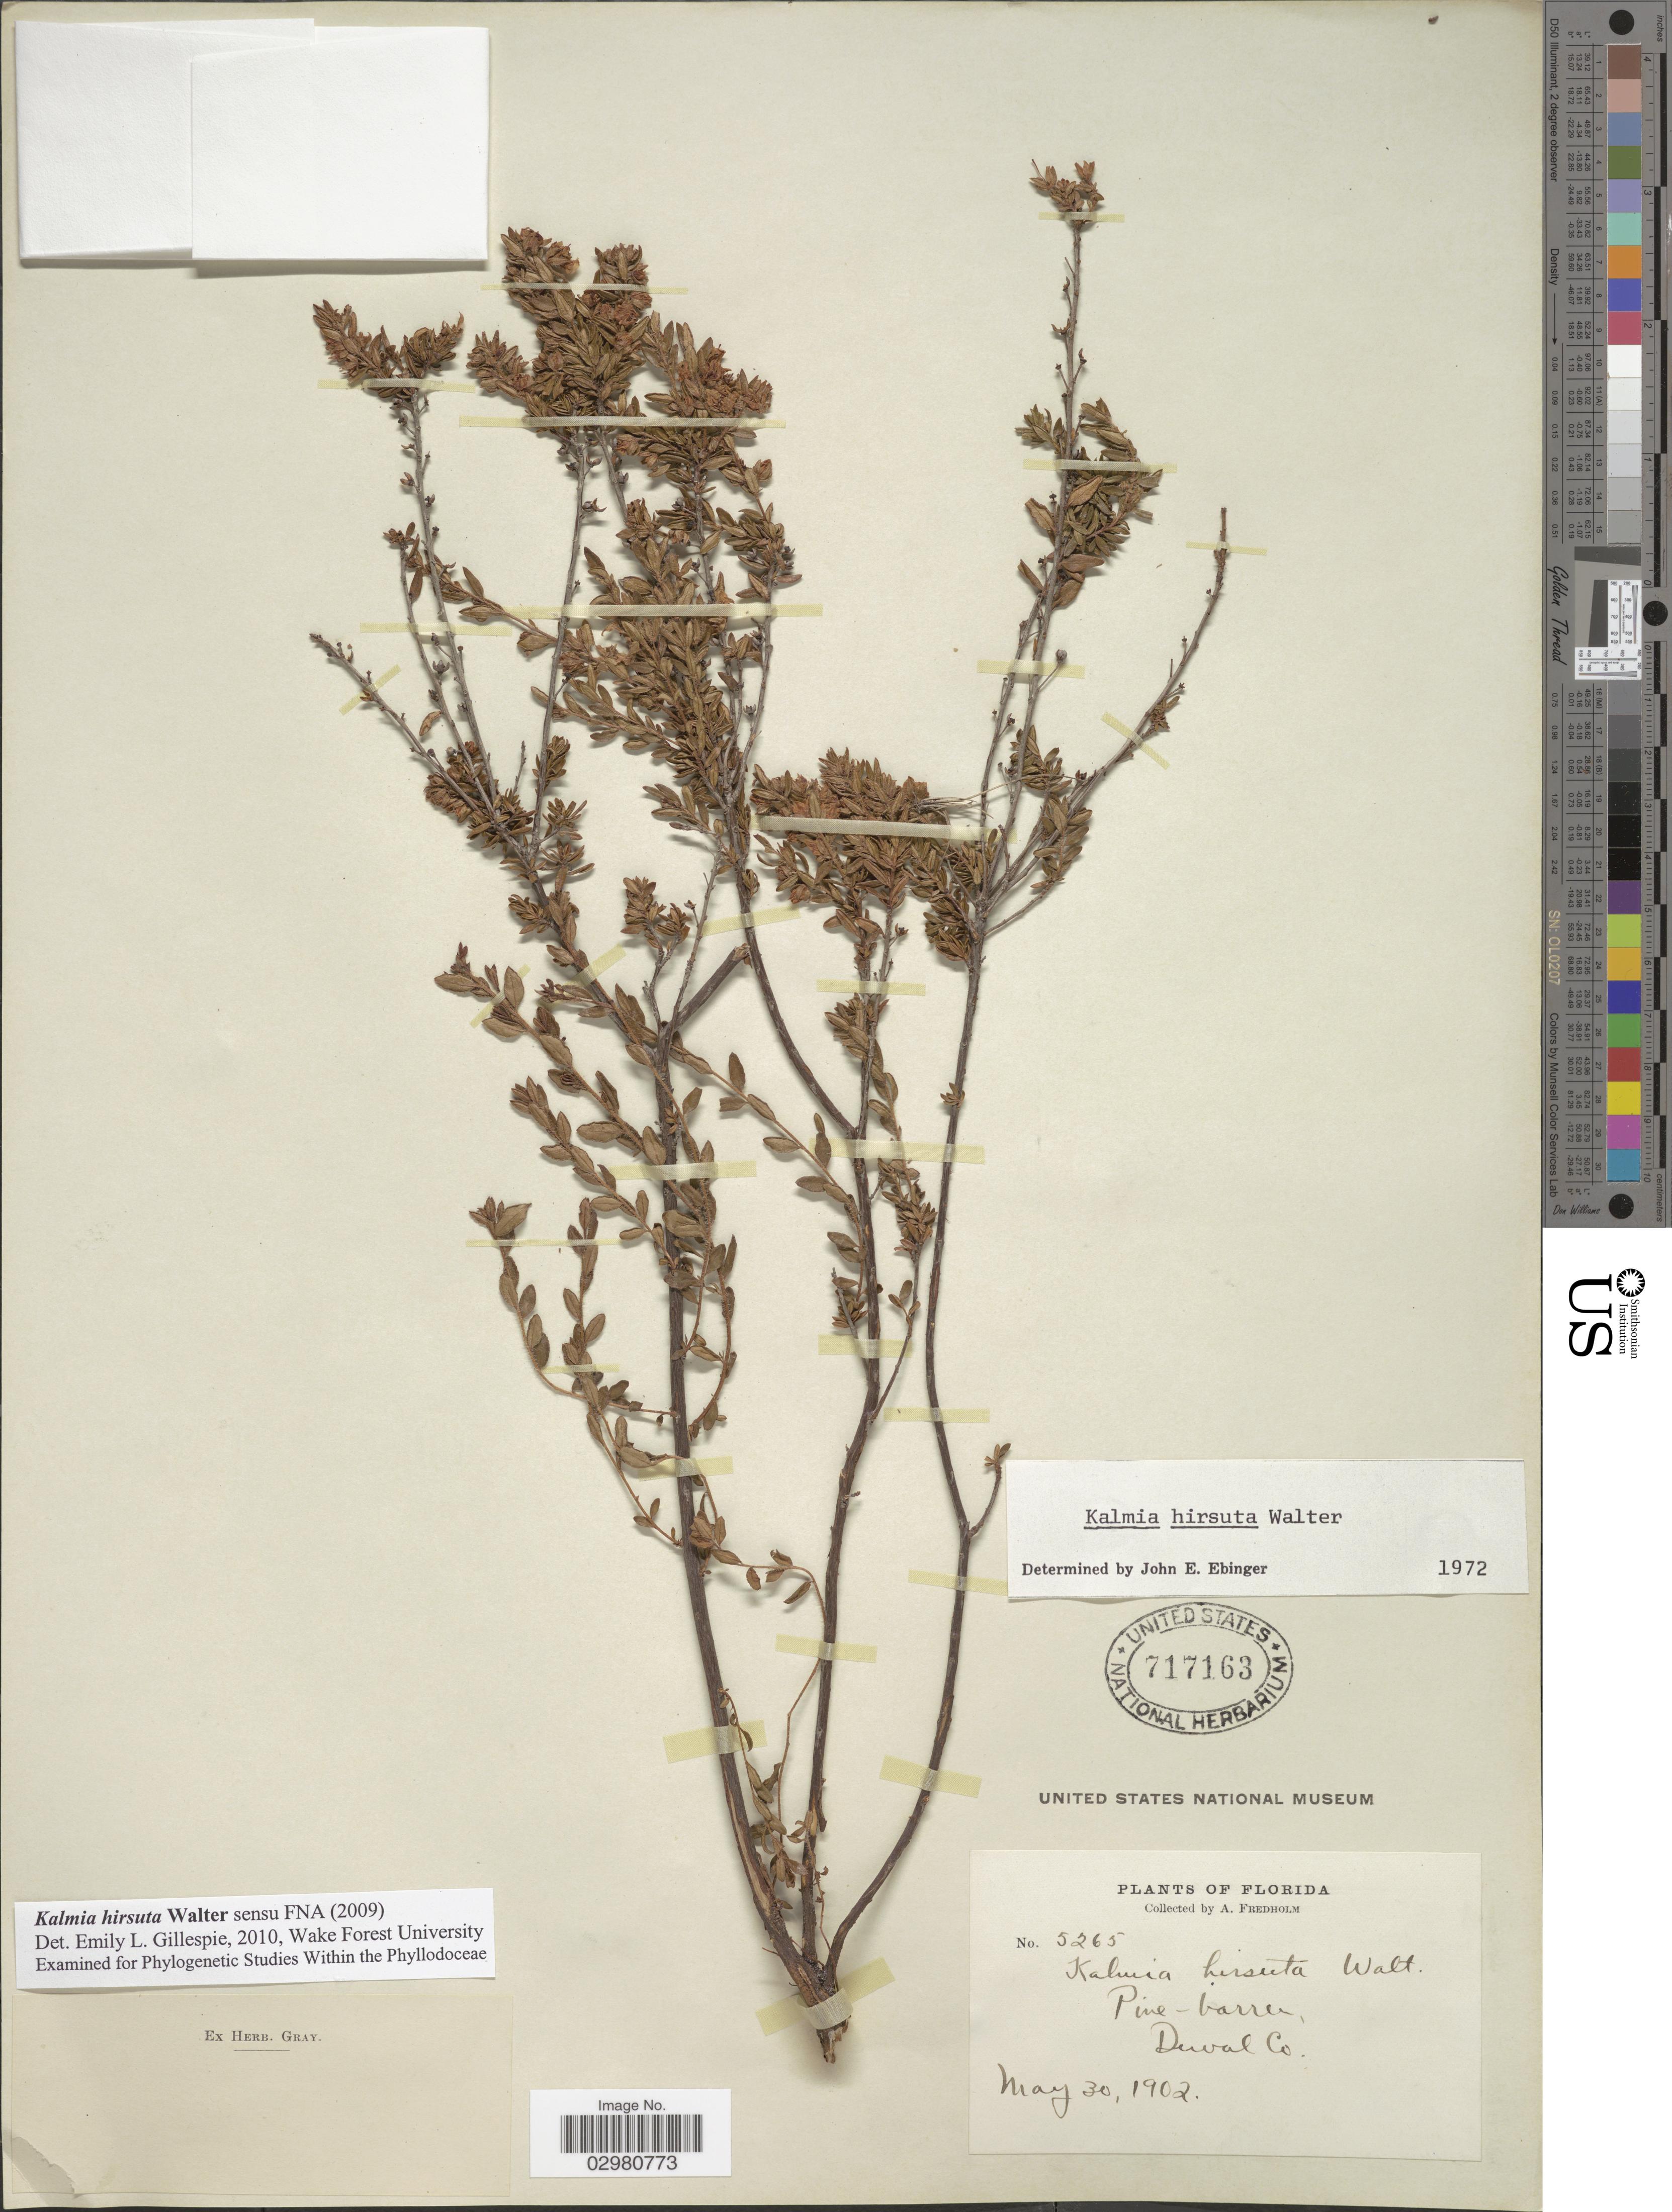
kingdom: Plantae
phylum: Tracheophyta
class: Magnoliopsida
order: Ericales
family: Ericaceae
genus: Kalmia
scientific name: Kalmia hirsuta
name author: Walter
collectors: A. Fredholm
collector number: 5265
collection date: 1902-05-30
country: United States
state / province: Florida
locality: Duval Co.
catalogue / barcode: US 717163